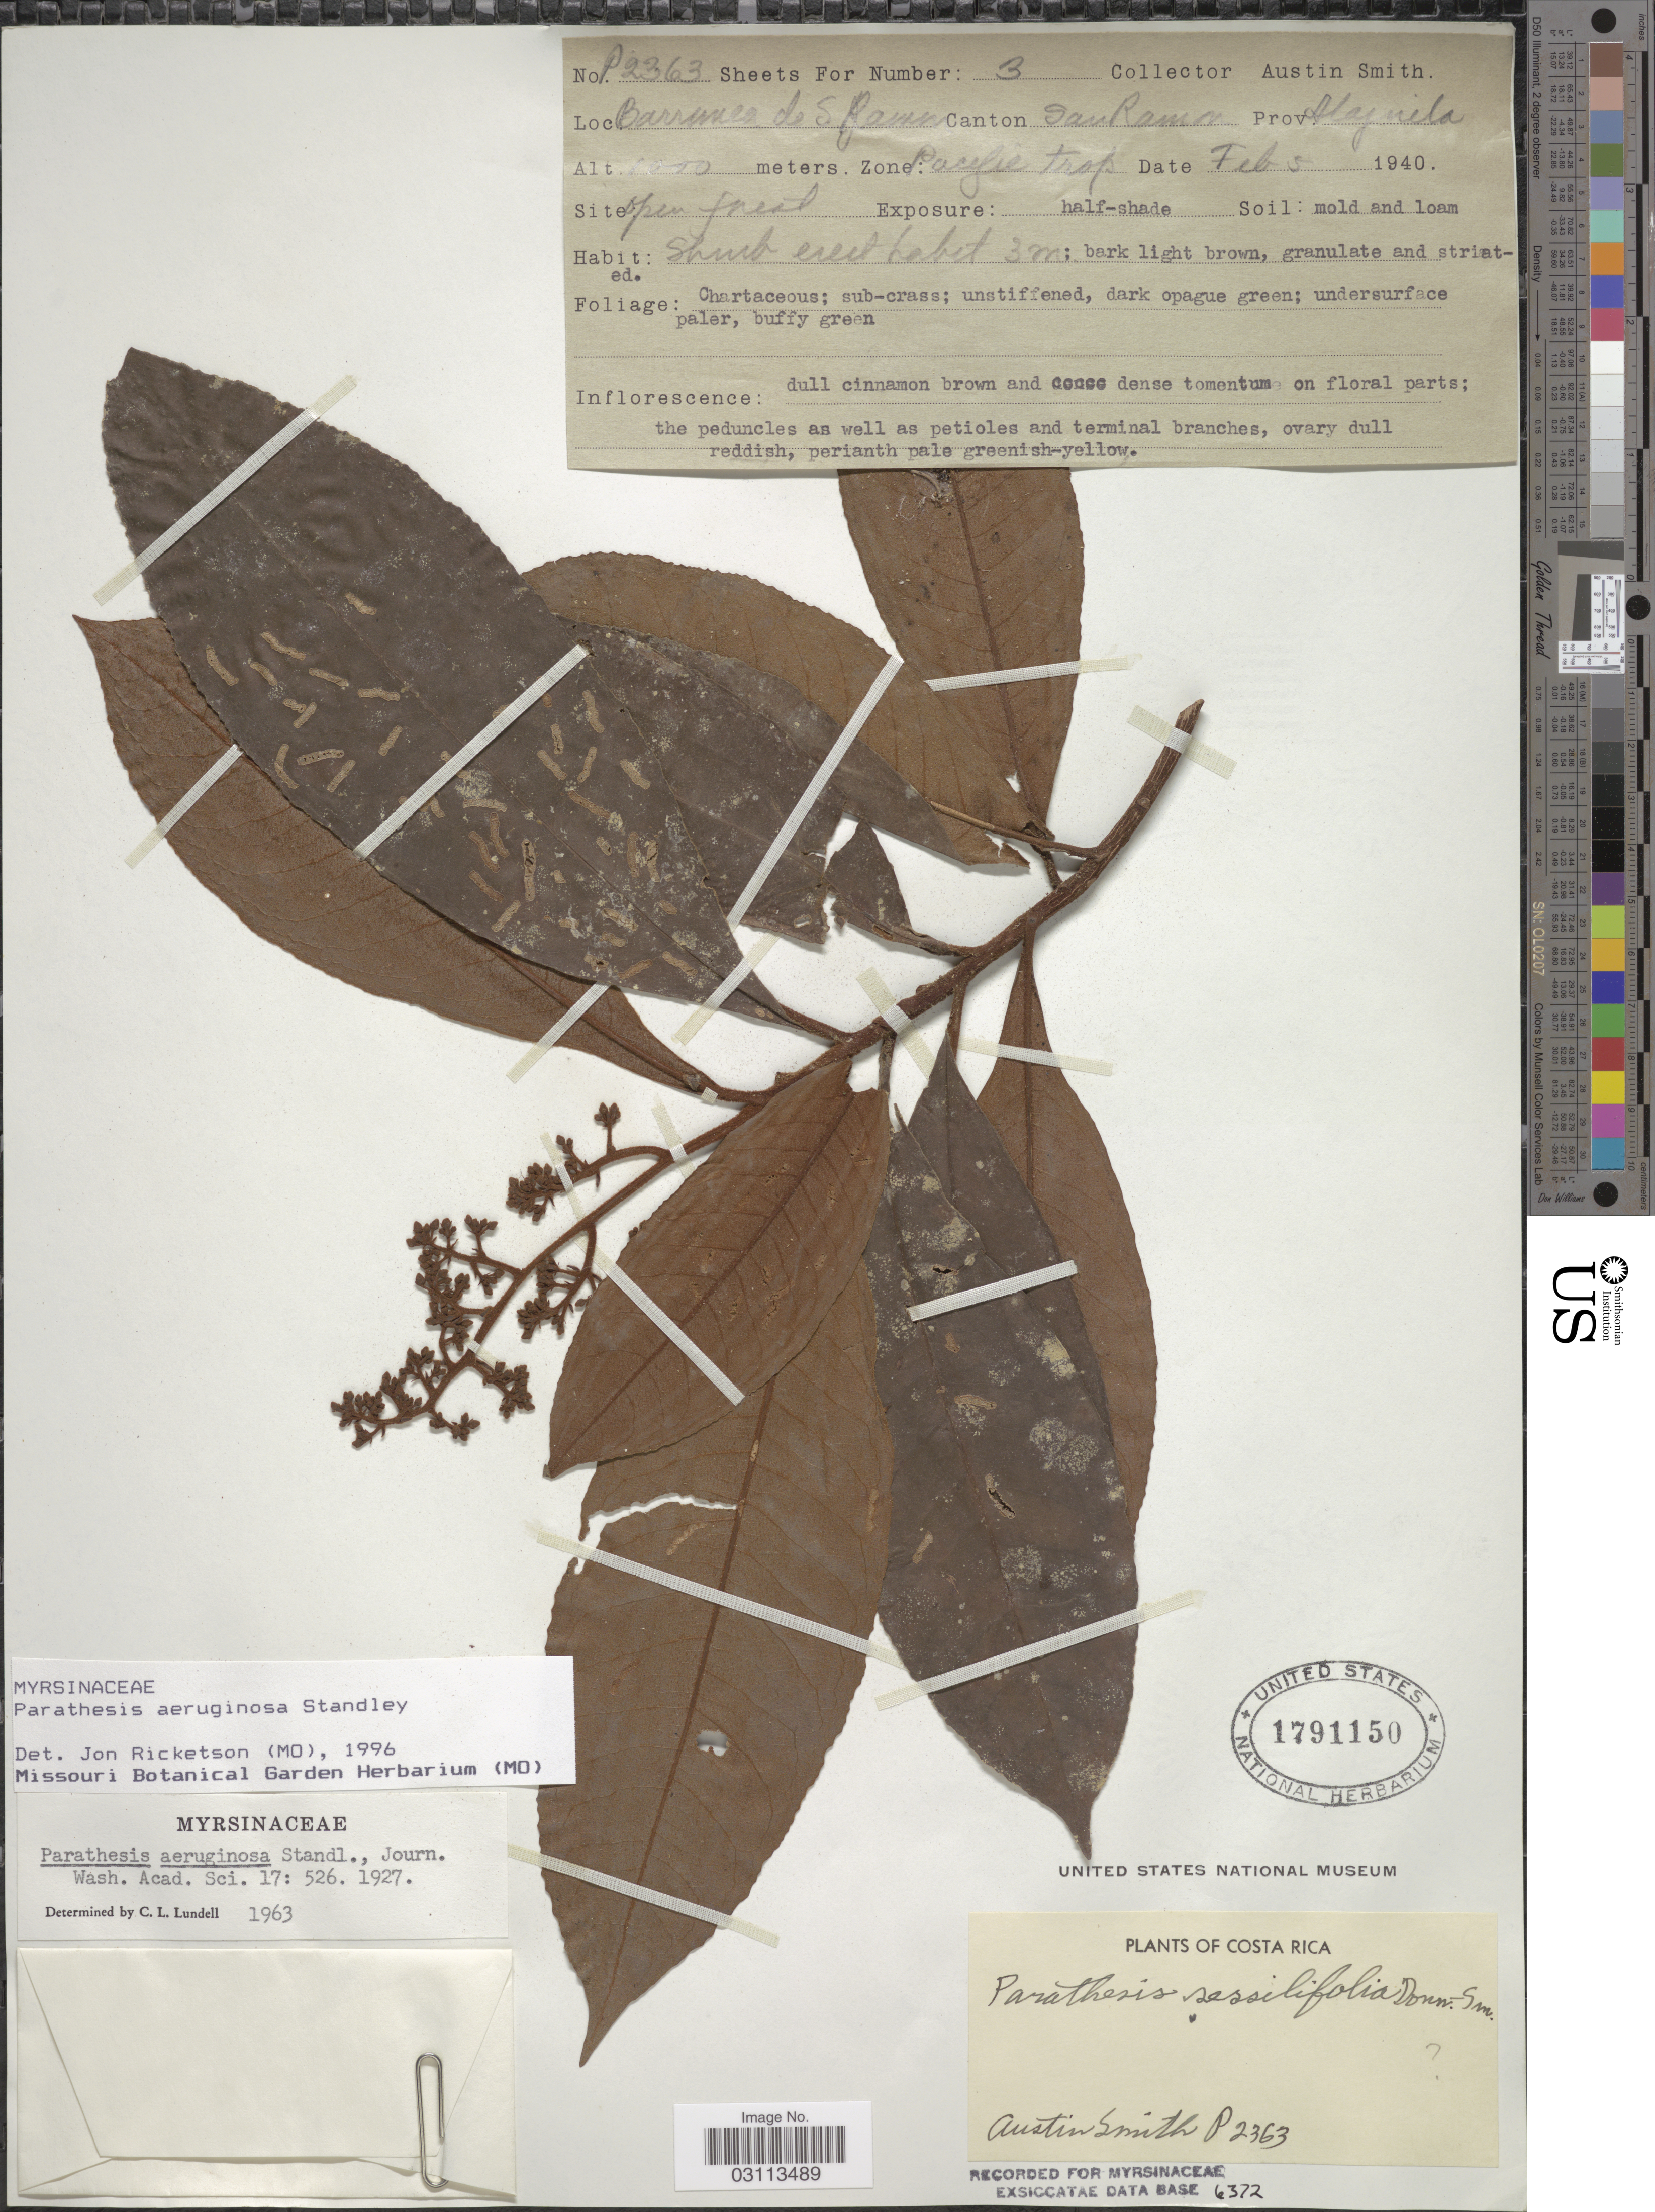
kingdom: Plantae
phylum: Tracheophyta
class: Magnoliopsida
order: Ericales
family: Primulaceae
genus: Parathesis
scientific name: Parathesis aeruginosa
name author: Standl.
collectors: Aust P. Smith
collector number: P2363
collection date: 1940-02-05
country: Costa Rica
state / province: Alajuela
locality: Barranca de S. Ramon. Canton San Ramon.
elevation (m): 1000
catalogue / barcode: US 1791150